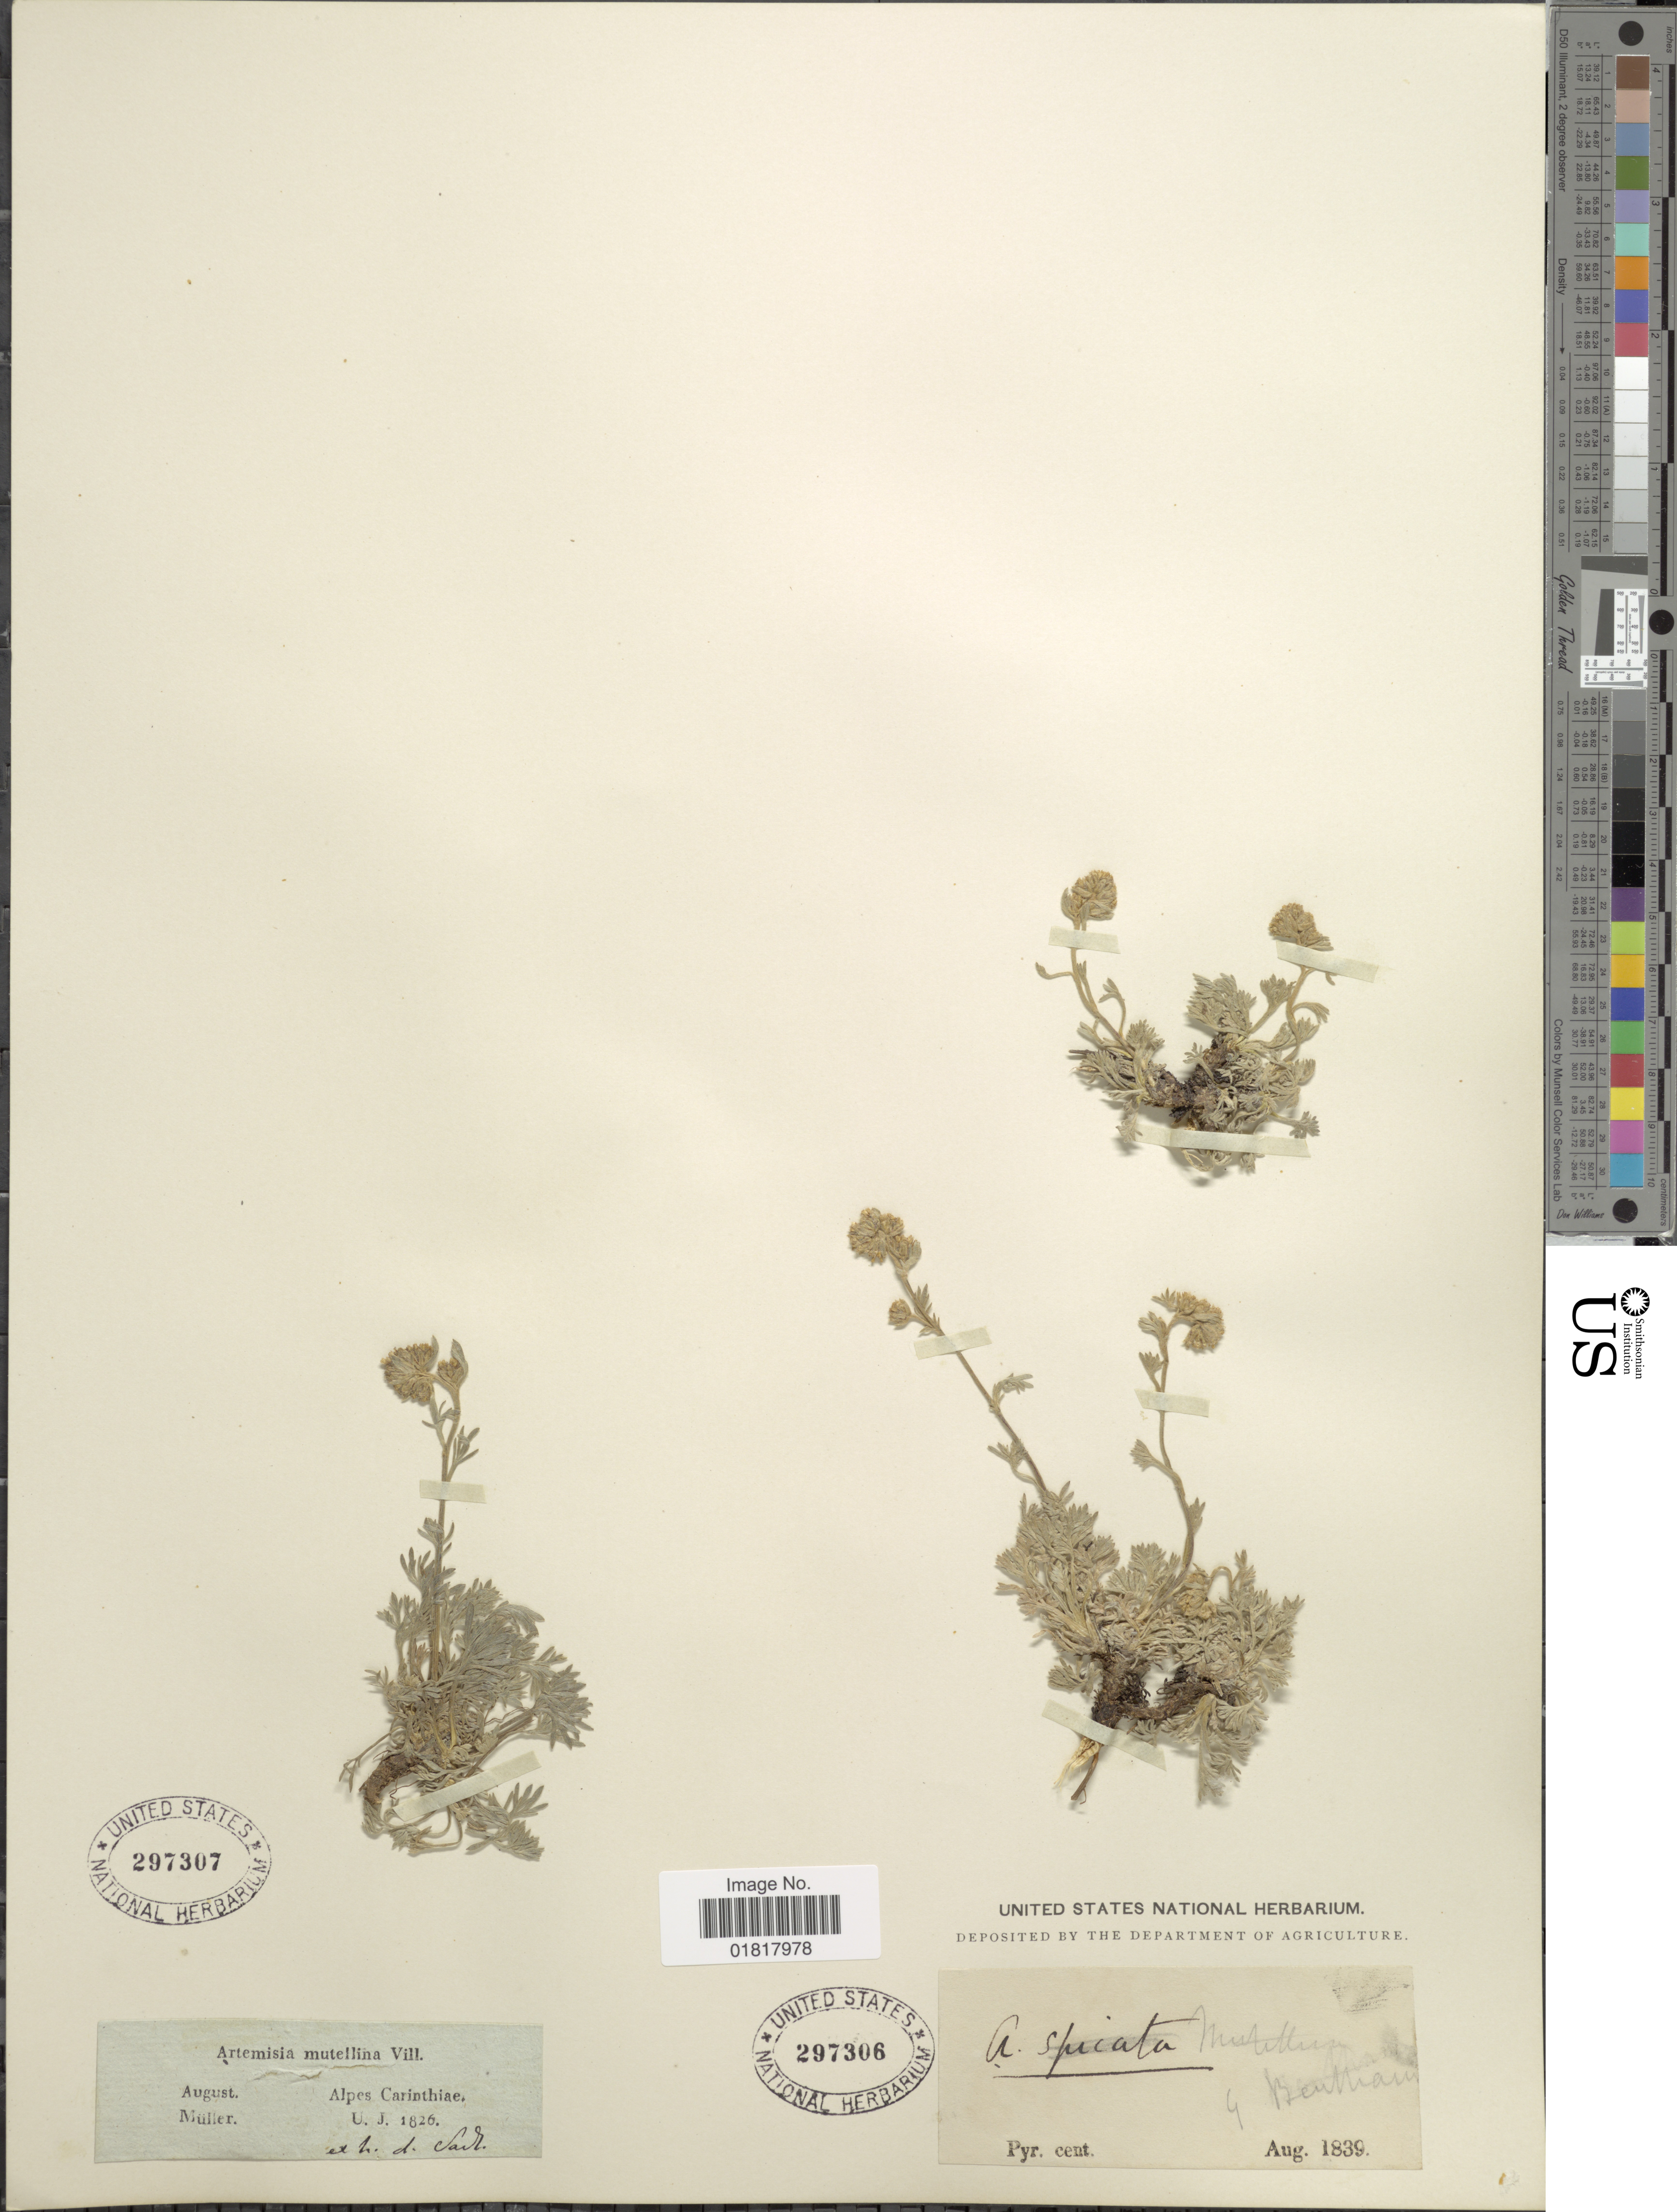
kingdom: Plantae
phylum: Tracheophyta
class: Magnoliopsida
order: Asterales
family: Asteraceae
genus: Artemisia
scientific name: Artemisia mutellina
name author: Vill.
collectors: -- Müller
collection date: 1826-08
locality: Alpes Carinthiae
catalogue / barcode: US 297307-2